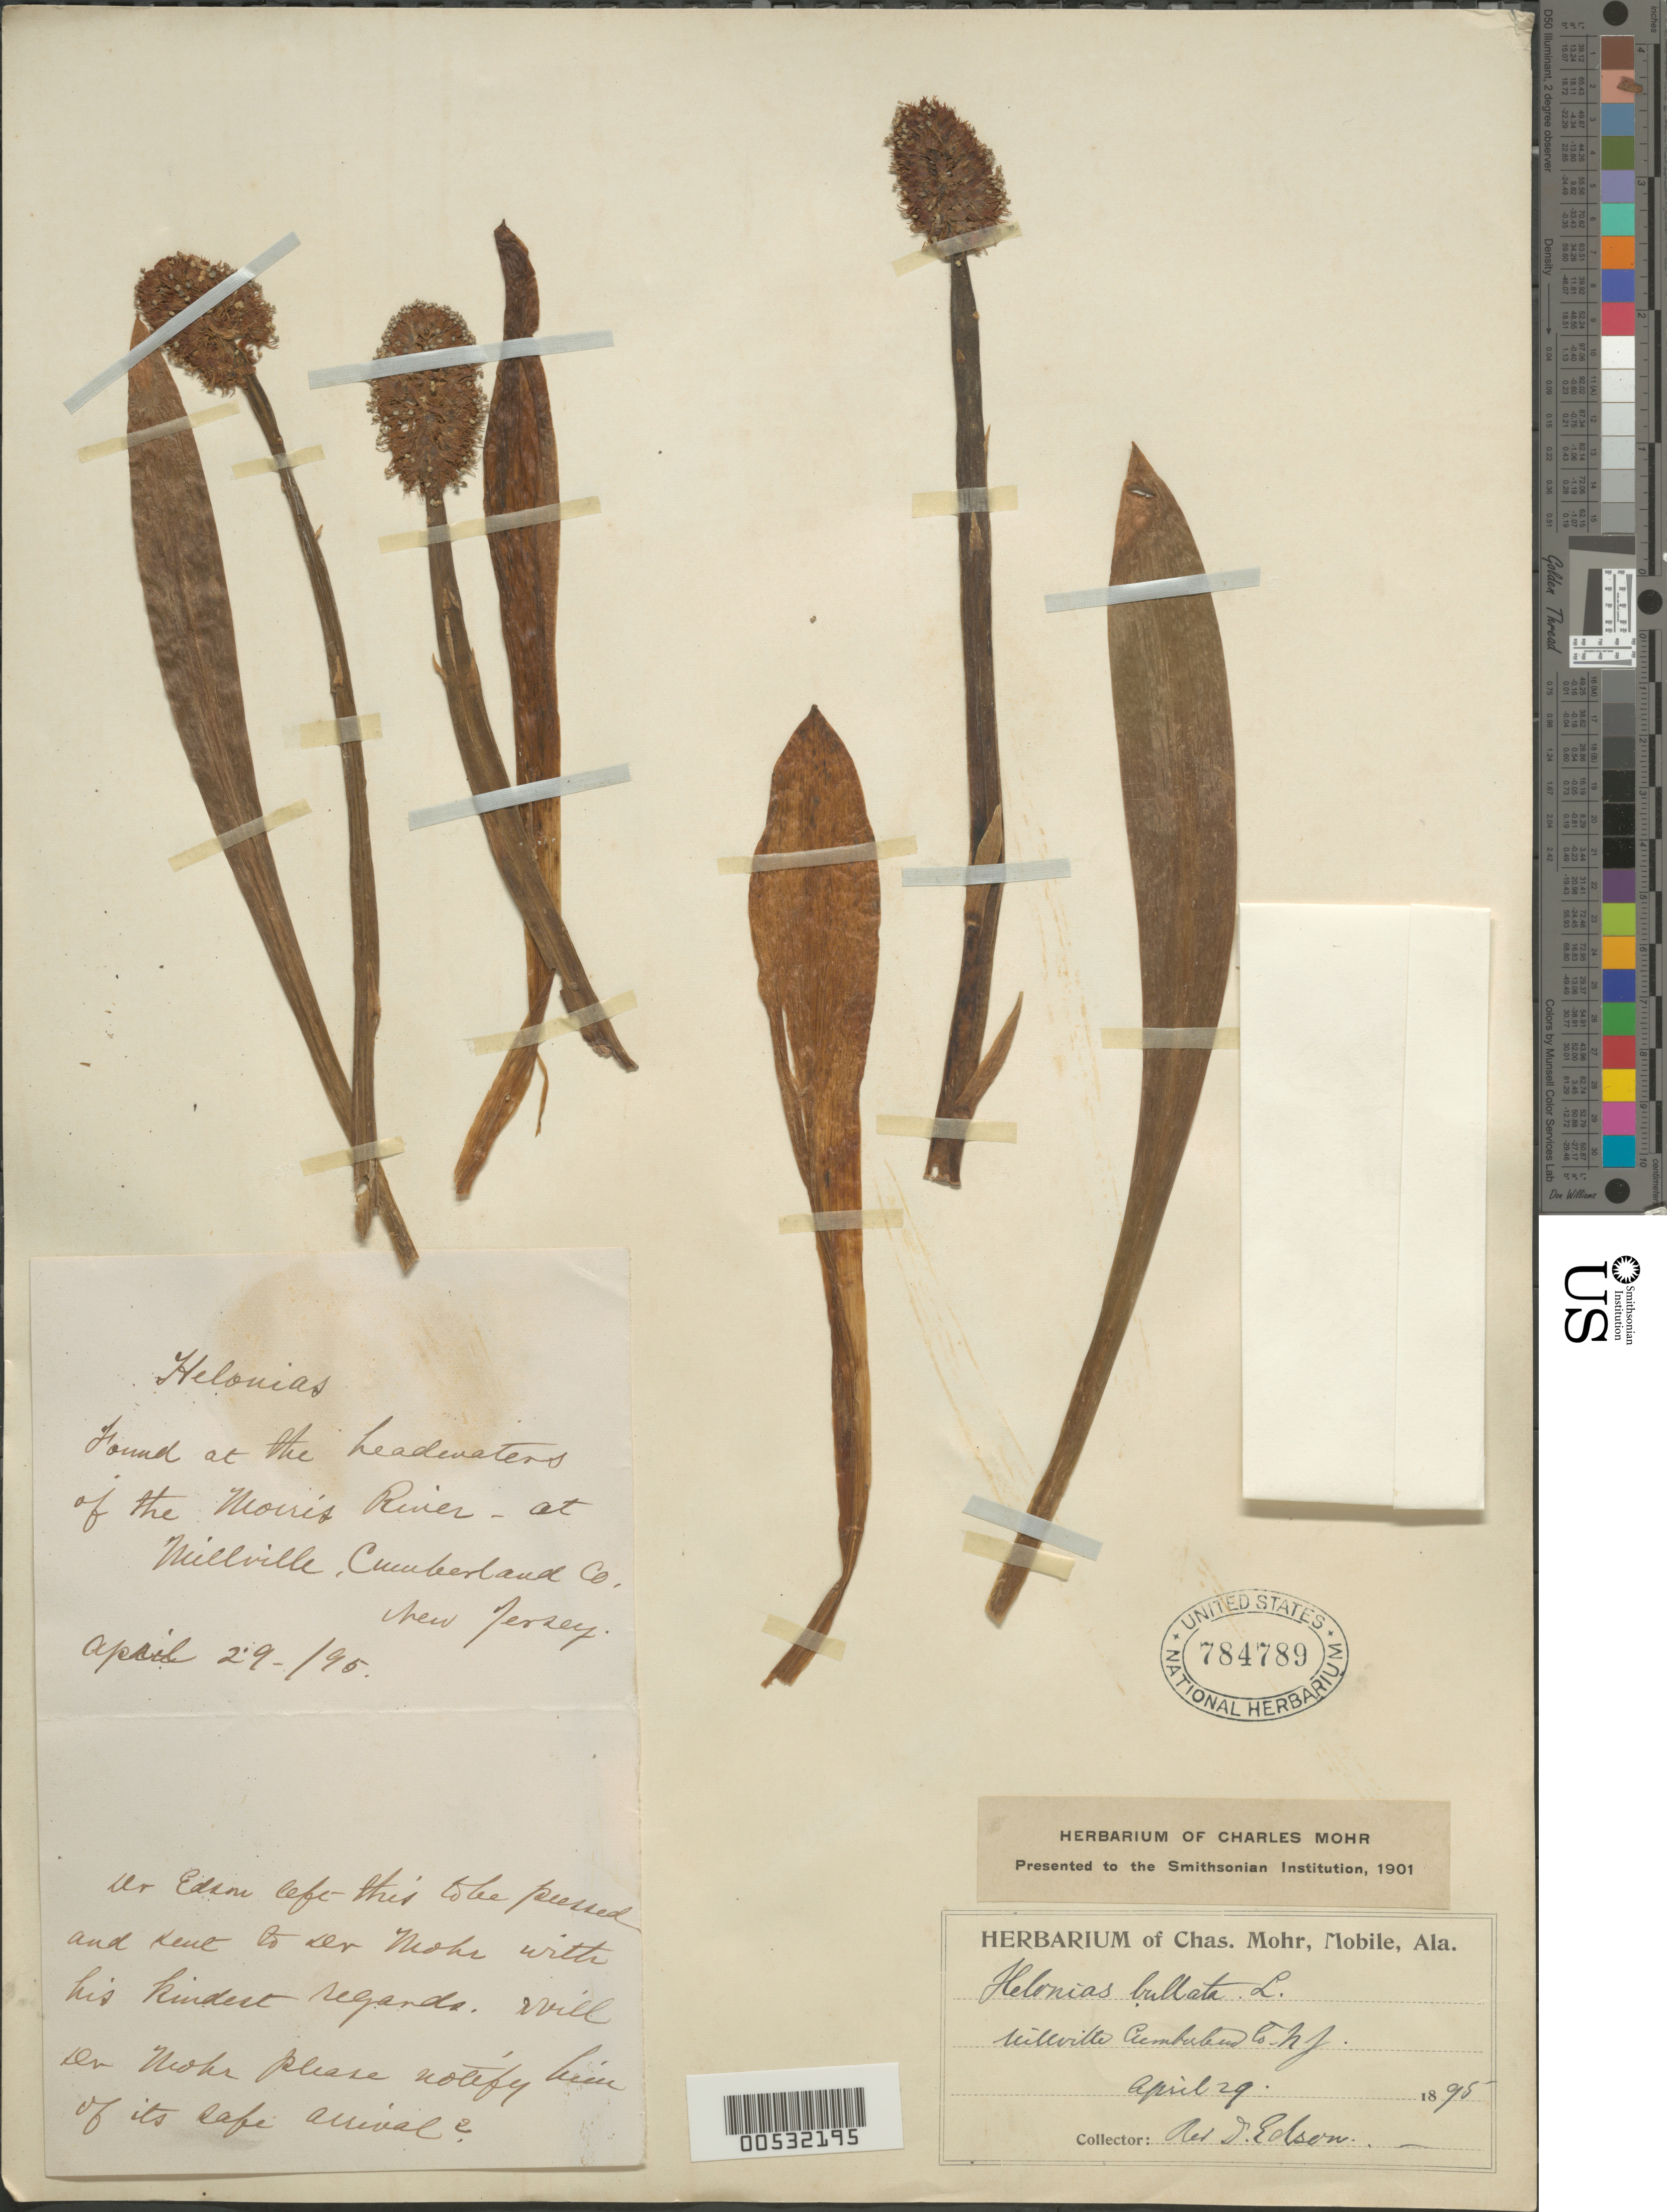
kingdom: Plantae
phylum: Tracheophyta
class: Liliopsida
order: Liliales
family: Melanthiaceae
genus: Helonias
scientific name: Helonias bullata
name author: L.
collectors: T. Edson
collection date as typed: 29 Apr 1895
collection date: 1895-04-29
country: United States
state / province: New Jersey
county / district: Cumberland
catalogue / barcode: US 784789